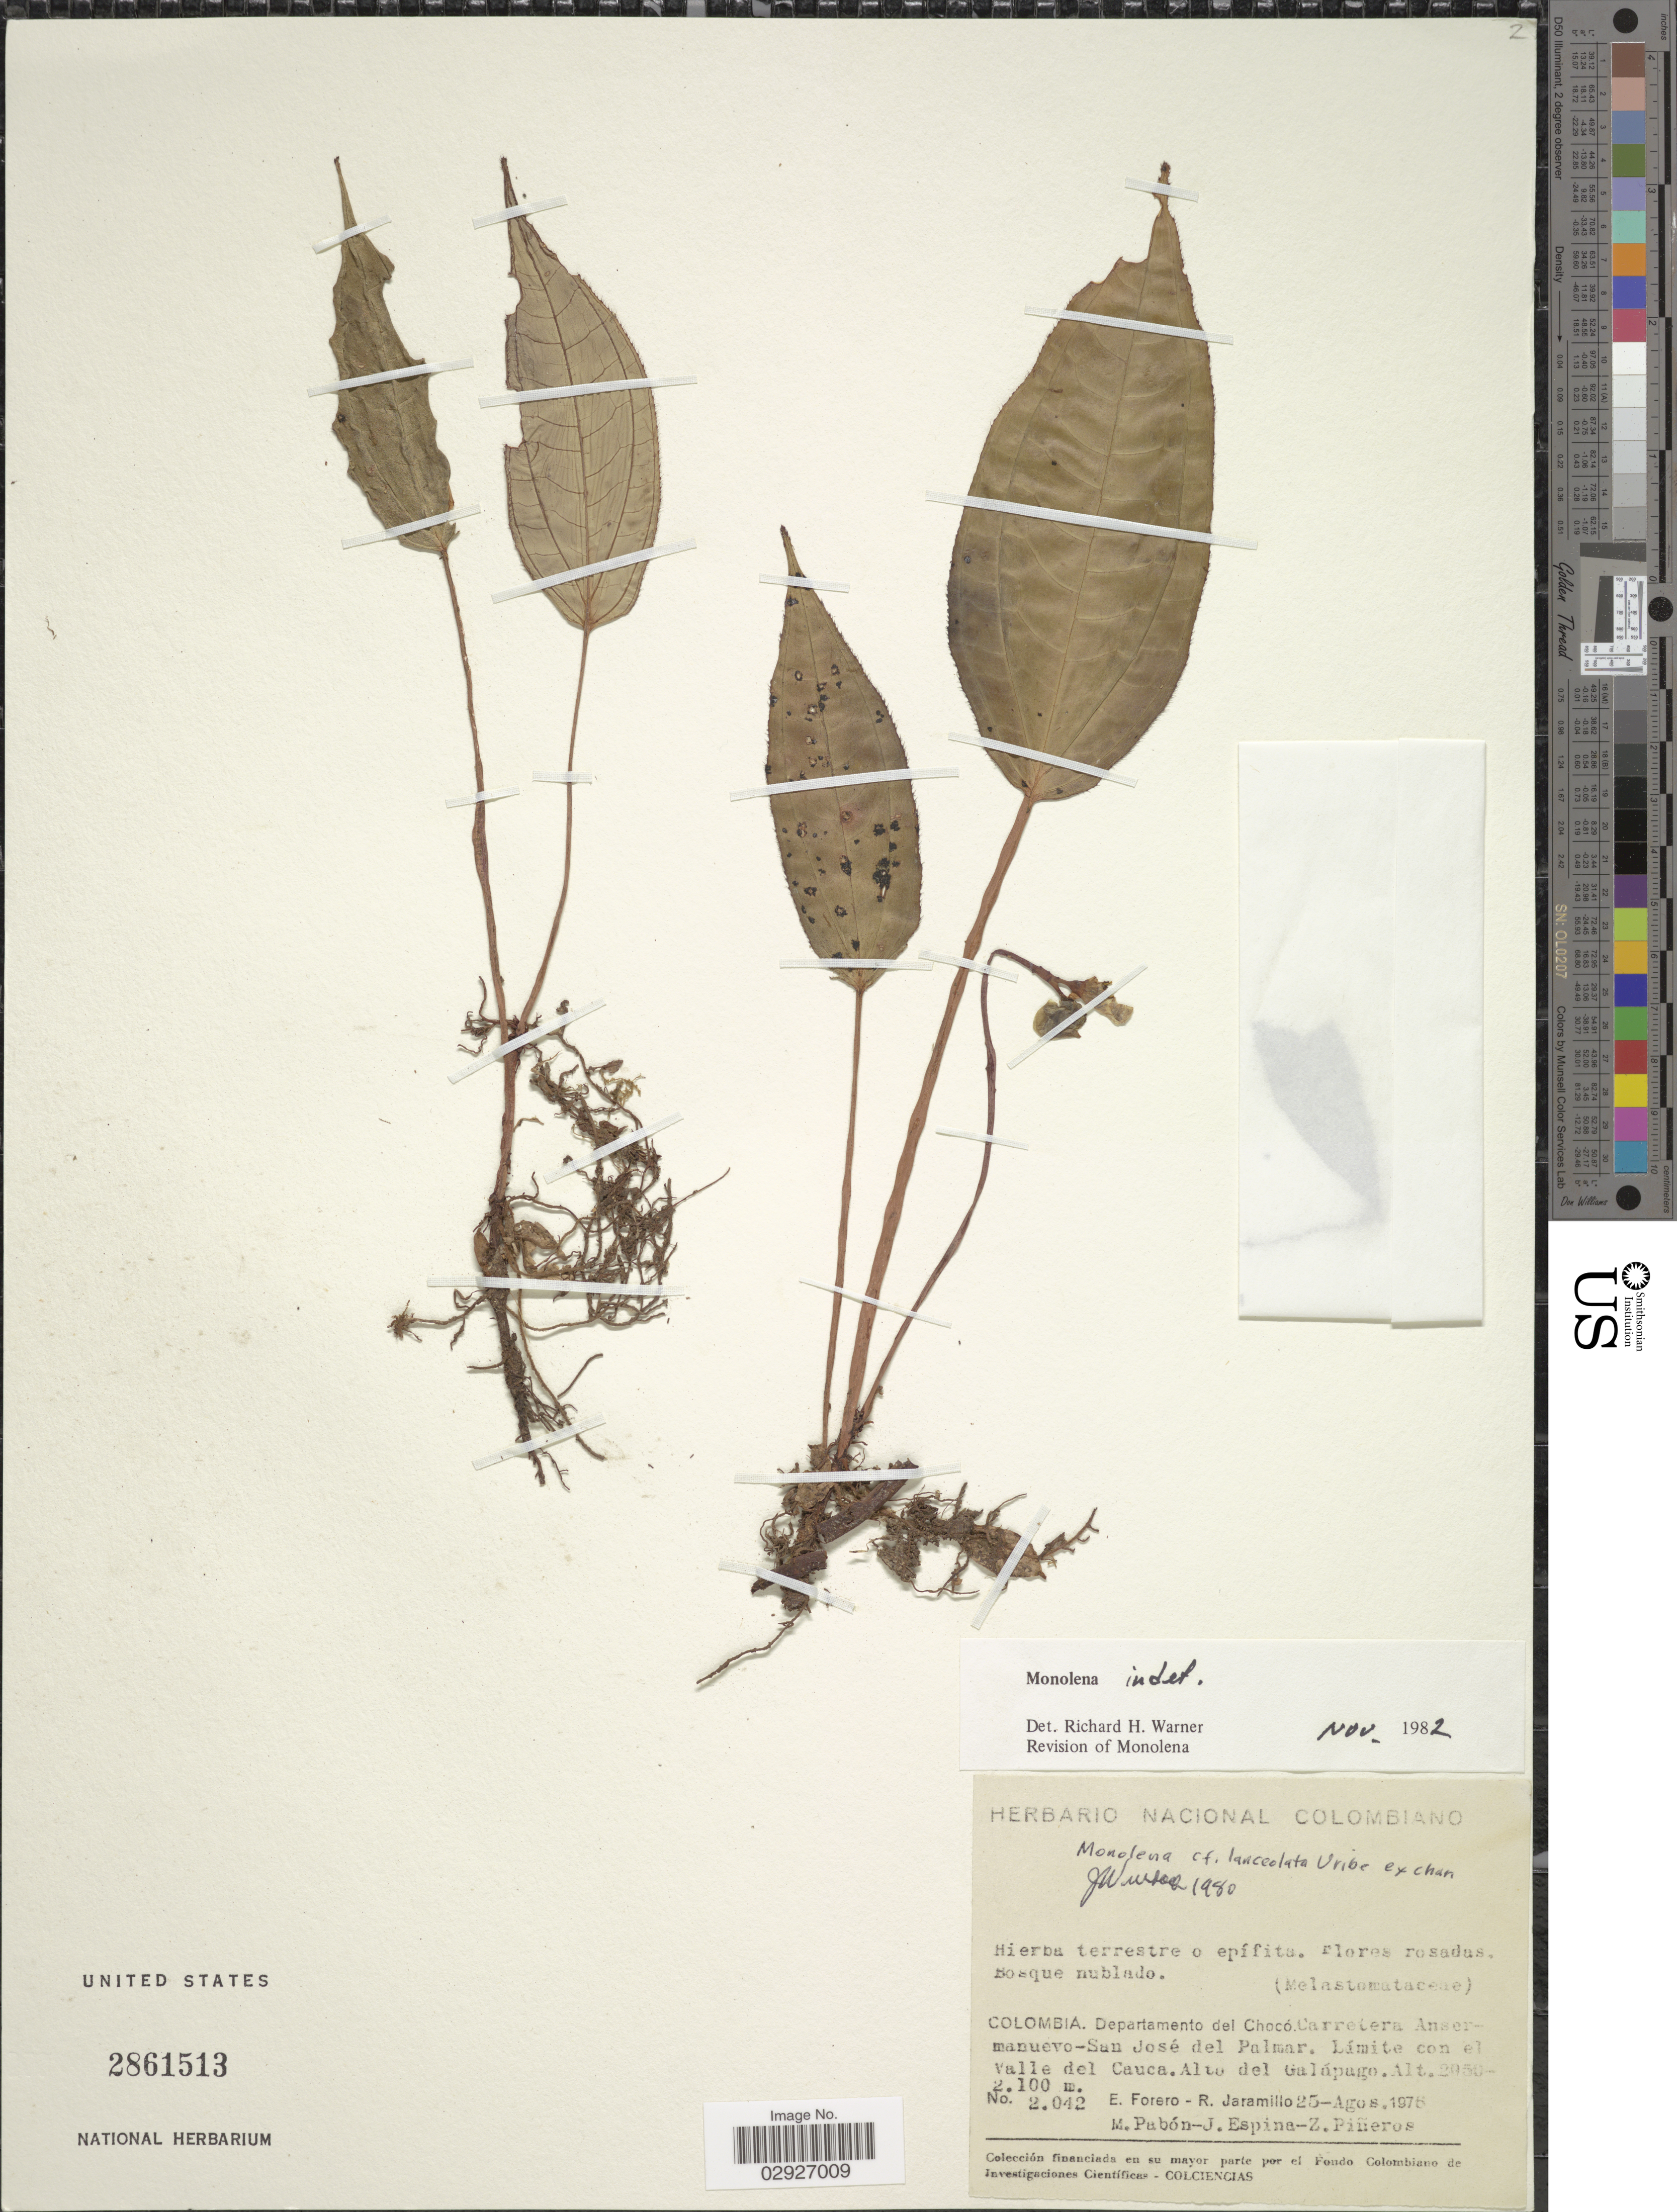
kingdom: Plantae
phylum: Tracheophyta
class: Magnoliopsida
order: Myrtales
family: Melastomataceae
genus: Monolena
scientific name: Monolena sp.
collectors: E. Forero, R. Jaramillo, M. Pabon, J. Espina & Z. Piñeros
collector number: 2042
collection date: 1978-08-25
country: Colombia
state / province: Chocó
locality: Departamento del Chocó. Carretera Ansermanuevo-San José del Palmar. Límite con el Valle del Cauca. Alto del Galápago.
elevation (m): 2050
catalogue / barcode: US 2861513